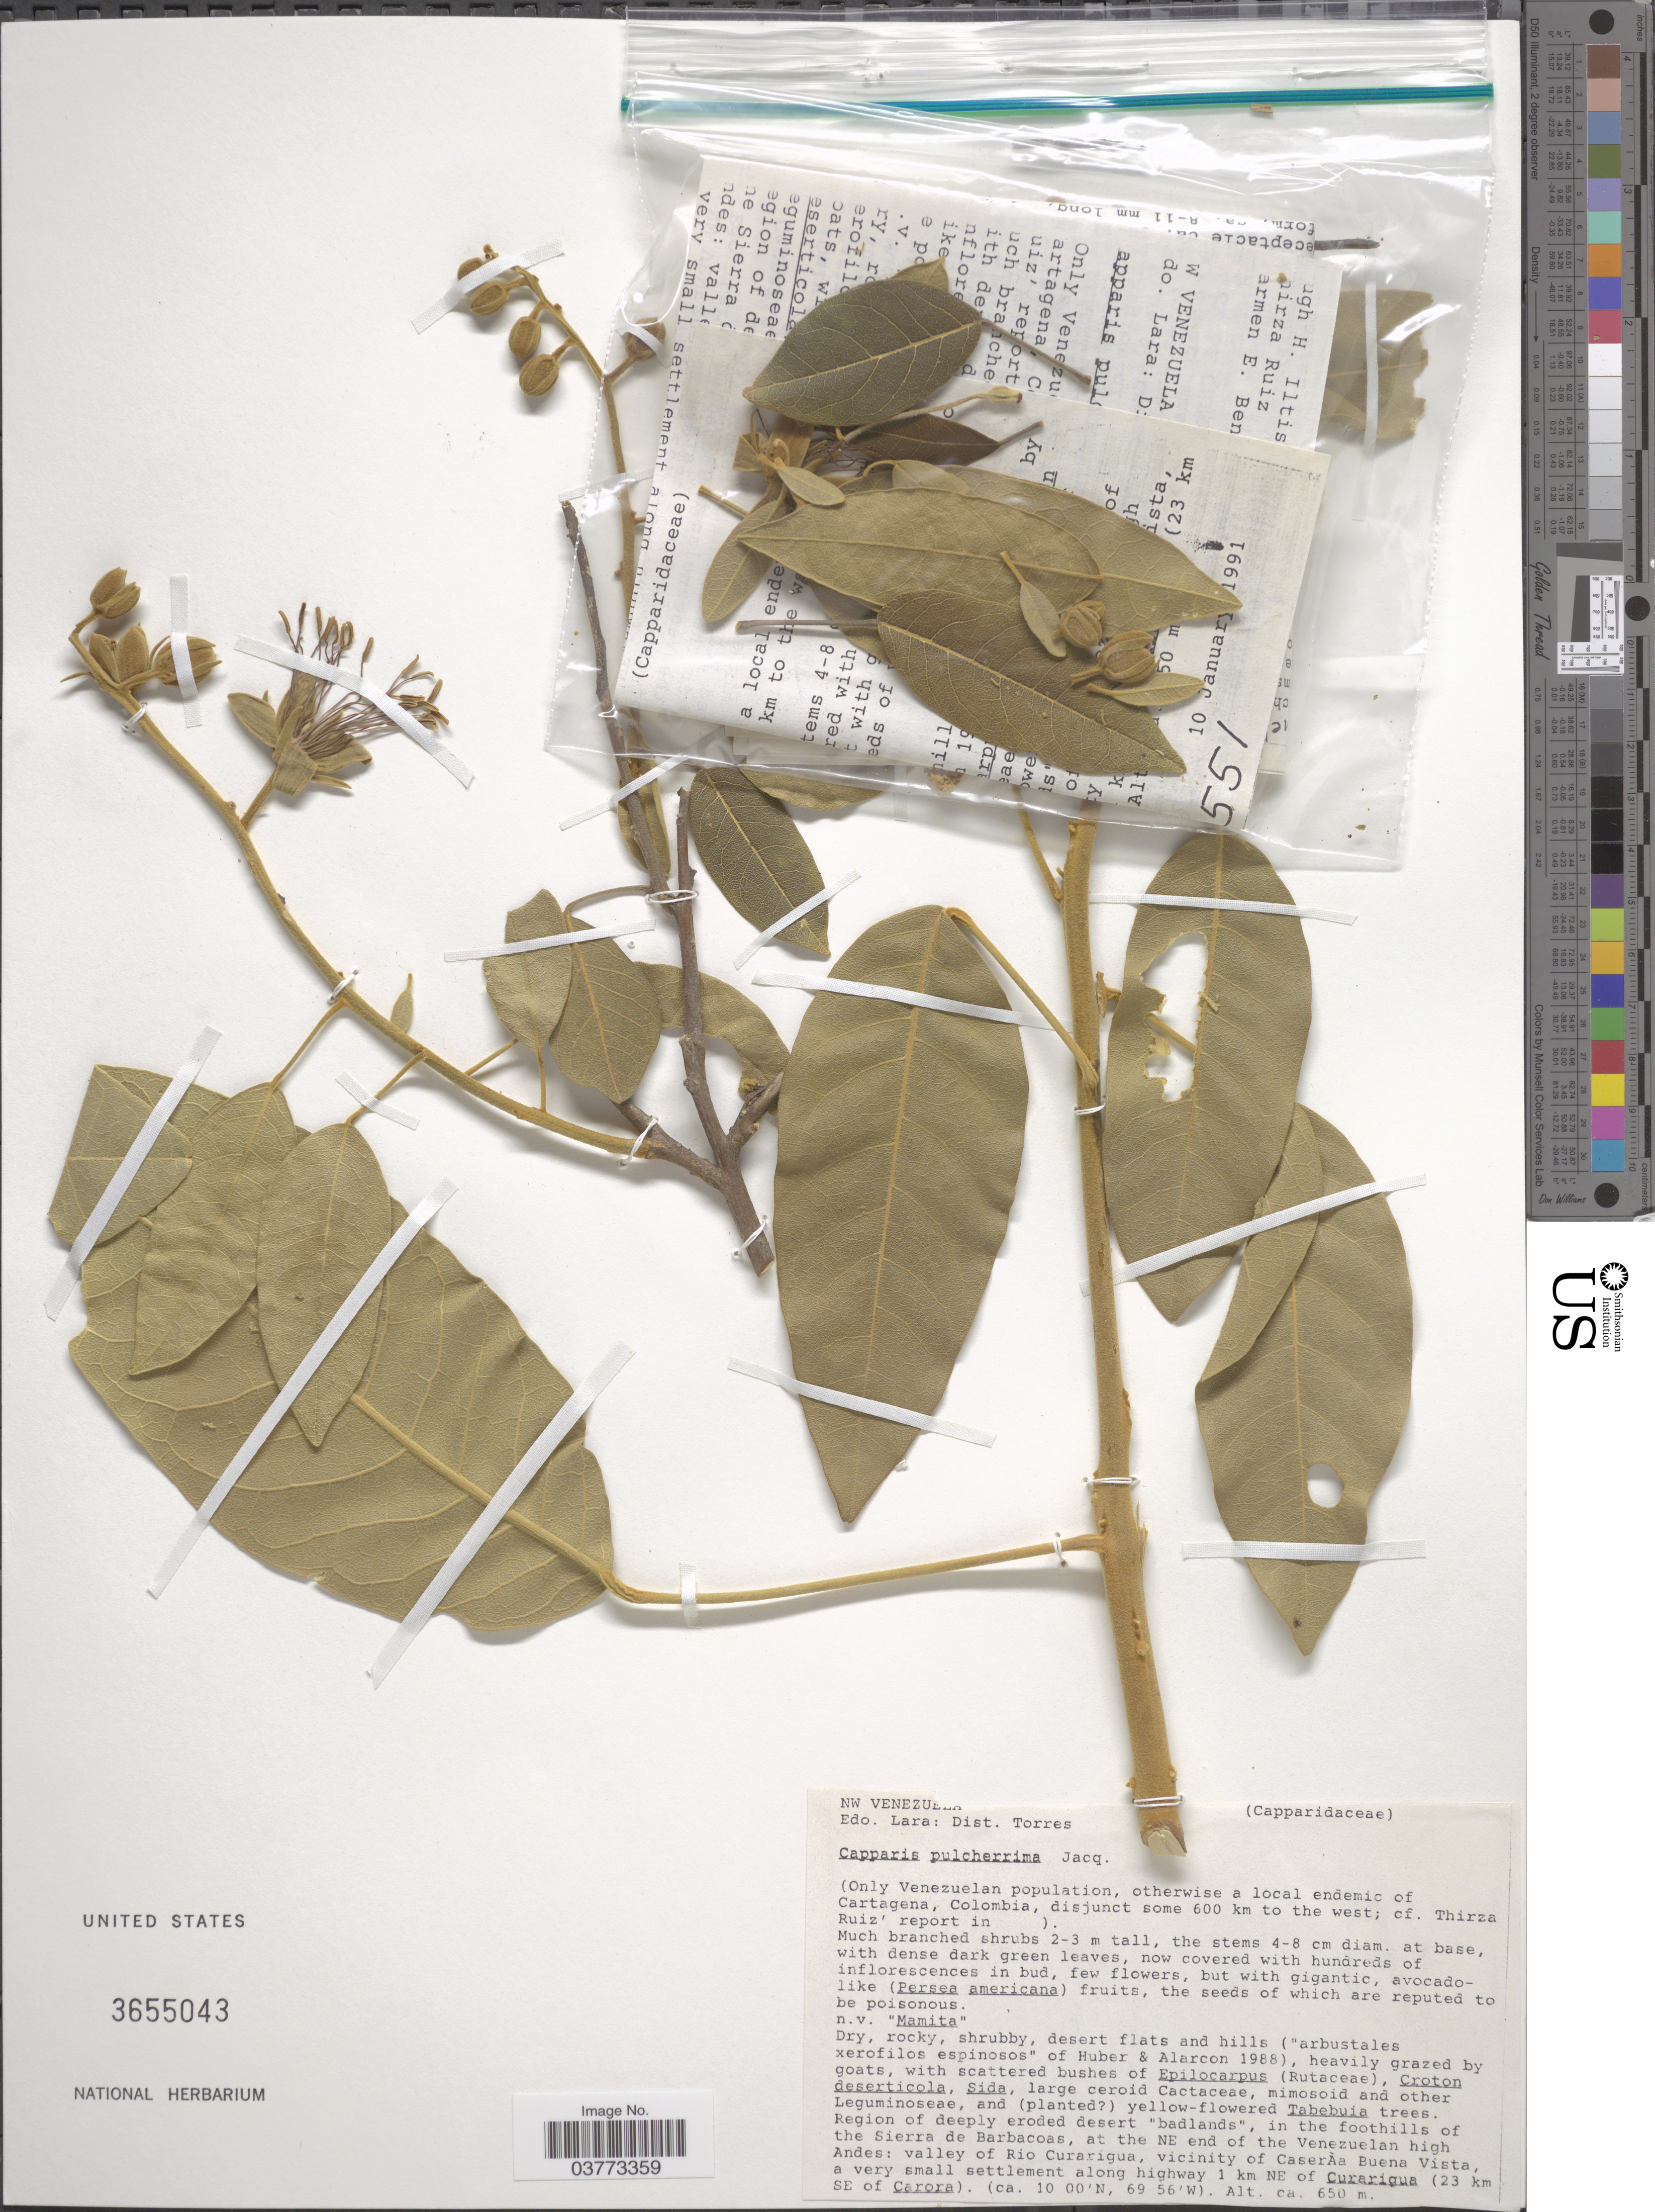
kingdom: Plantae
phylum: Tracheophyta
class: Magnoliopsida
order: Brassicales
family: Capparaceae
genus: Calanthea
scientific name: Calanthea pulcherrima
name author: (Jacq.) Miers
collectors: H. Iltis, T. Ruíz & C. E. Benítez de Rojas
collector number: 30551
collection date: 1991-01-10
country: Venezuela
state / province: Lara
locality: NW Venezuela. Dist. Torres. In the foothills of the Sierra de Barbacoas, at the NE end of the Venezuelan high Andes: valley of Rio Curarigua, vicinity of CaserAa Buena Vista, a very small settlement along highway 1 km NE of Curarigua (23 km SE of Carora).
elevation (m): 650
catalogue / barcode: US 3655043